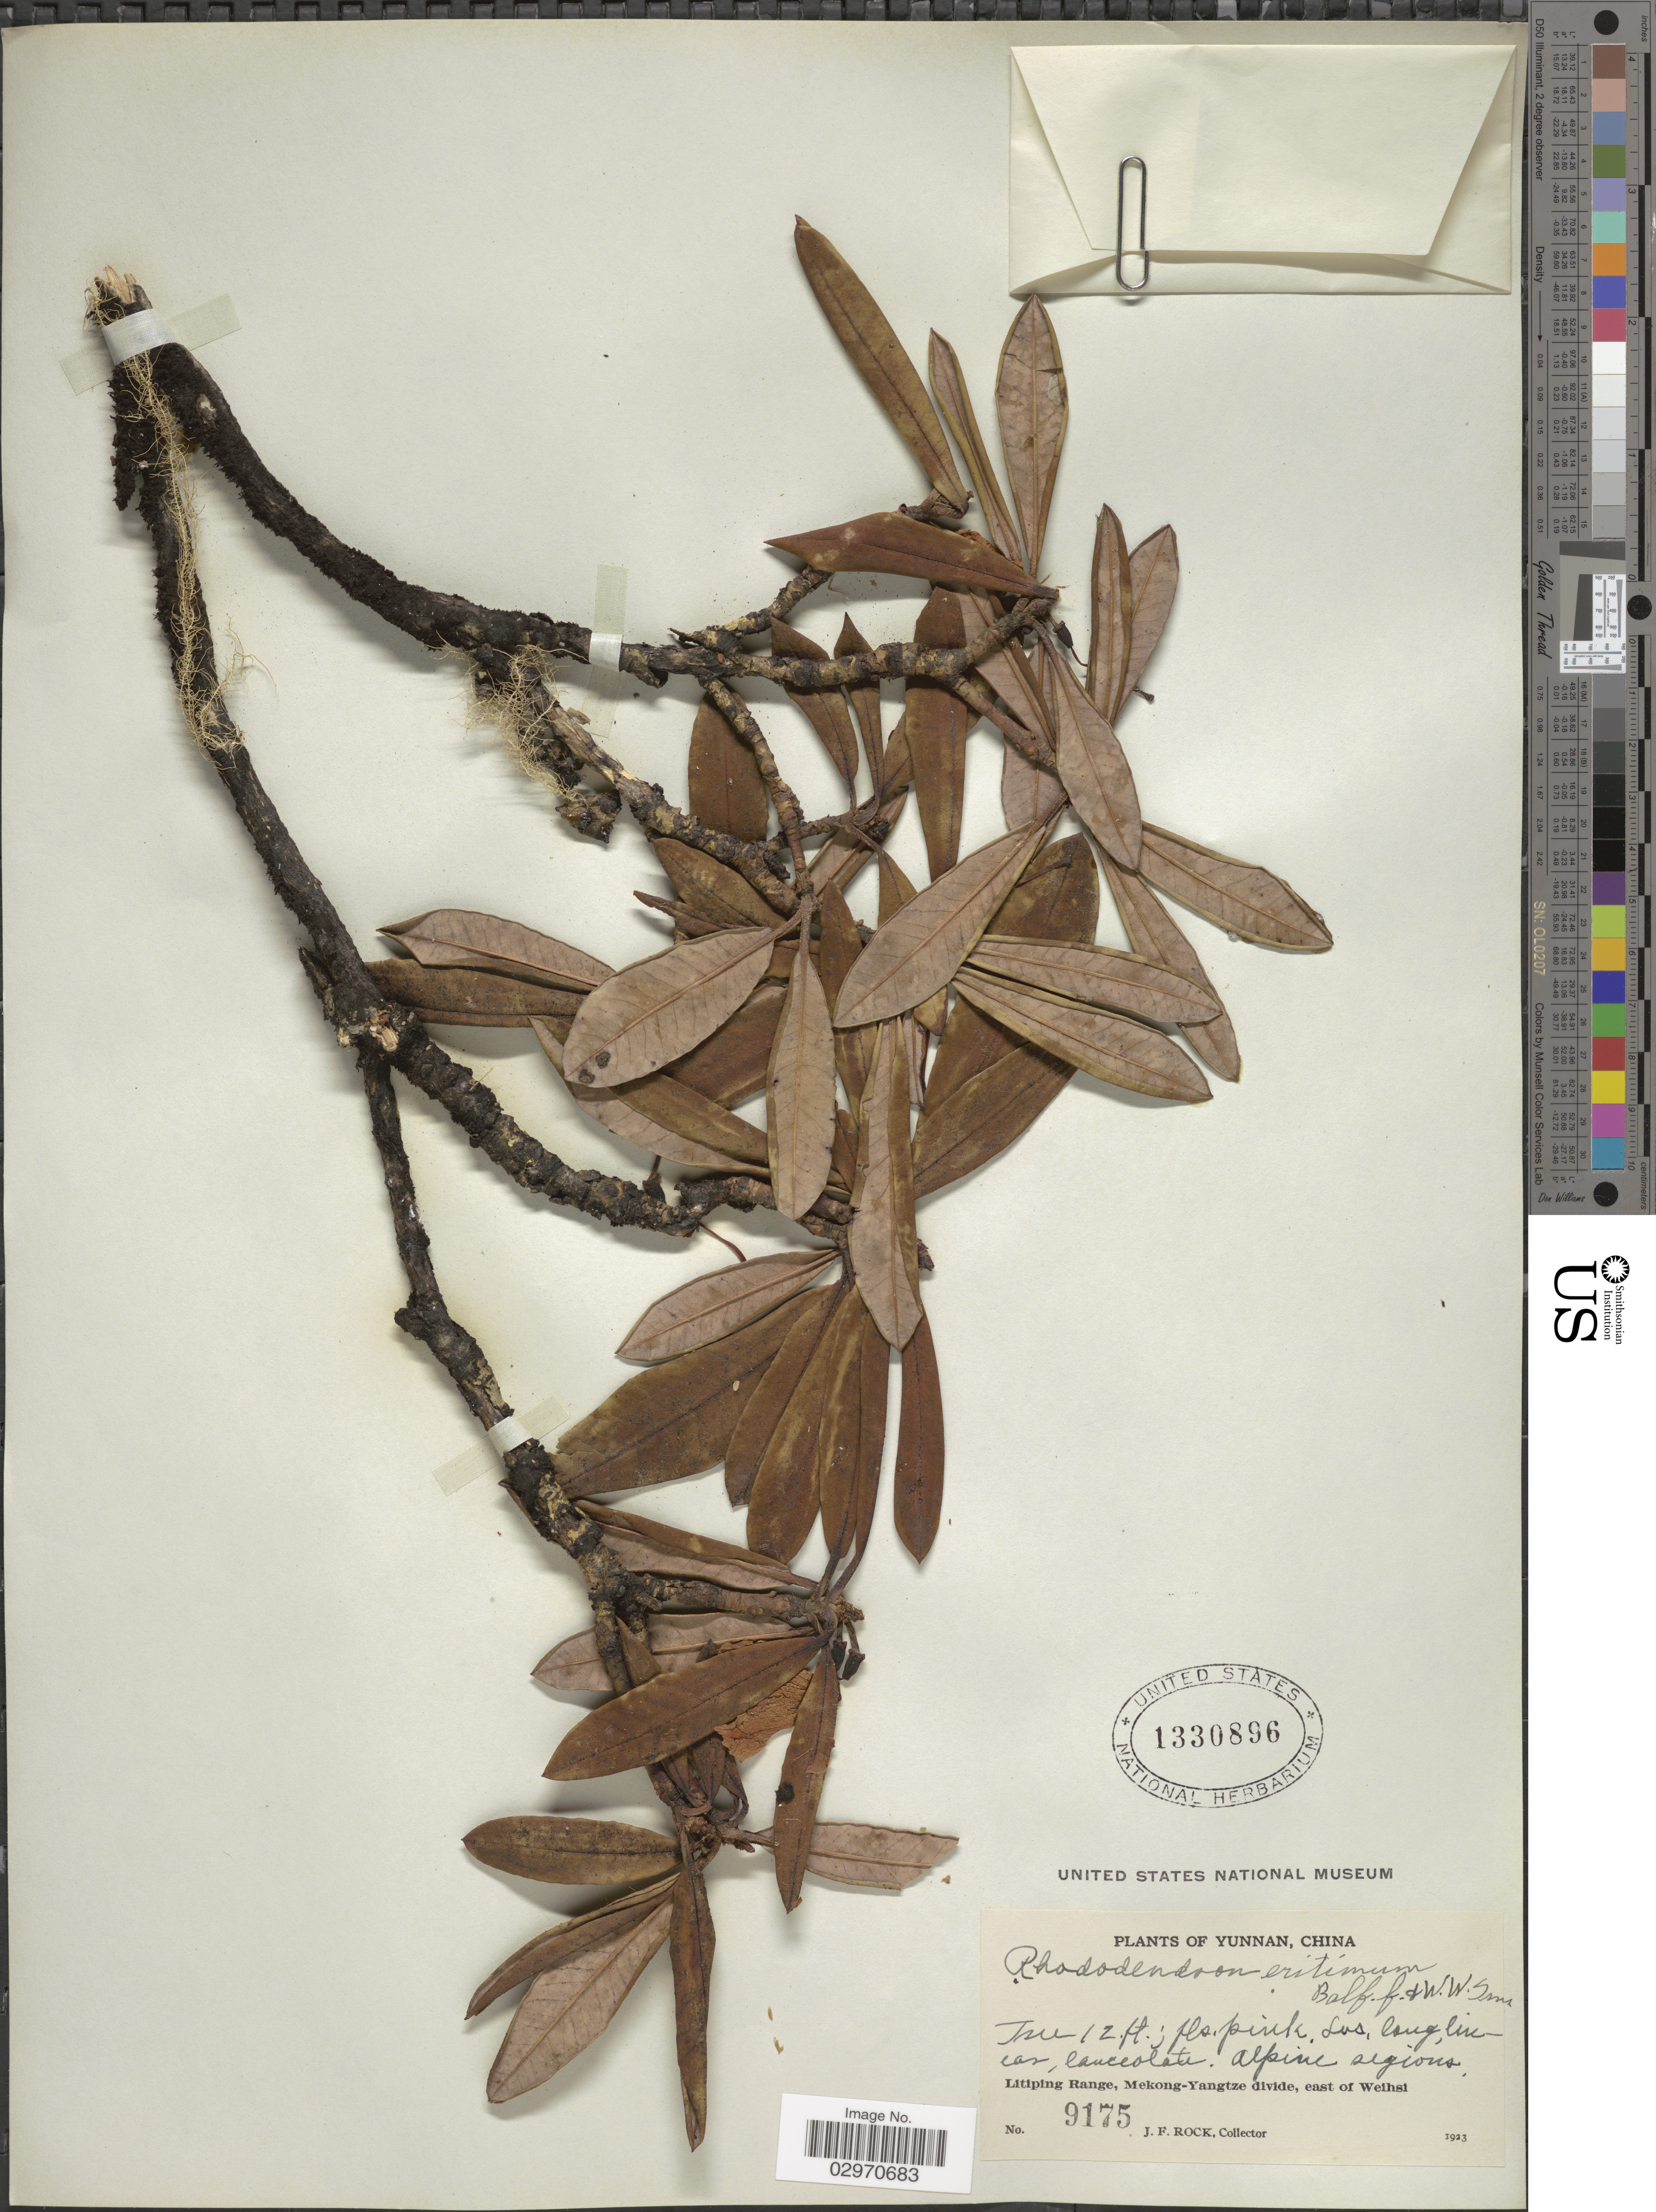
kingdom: Plantae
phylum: Tracheophyta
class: Magnoliopsida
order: Ericales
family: Ericaceae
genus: Rhododendron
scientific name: Rhododendron eritimum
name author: Balf. f. & W.W. Sm.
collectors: J. Rock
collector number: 9175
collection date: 1923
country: China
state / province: Yunnan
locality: Alpine regions, Litiping Range, Mekong-Yangtze divide, east of Weihsi.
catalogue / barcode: US 1330896